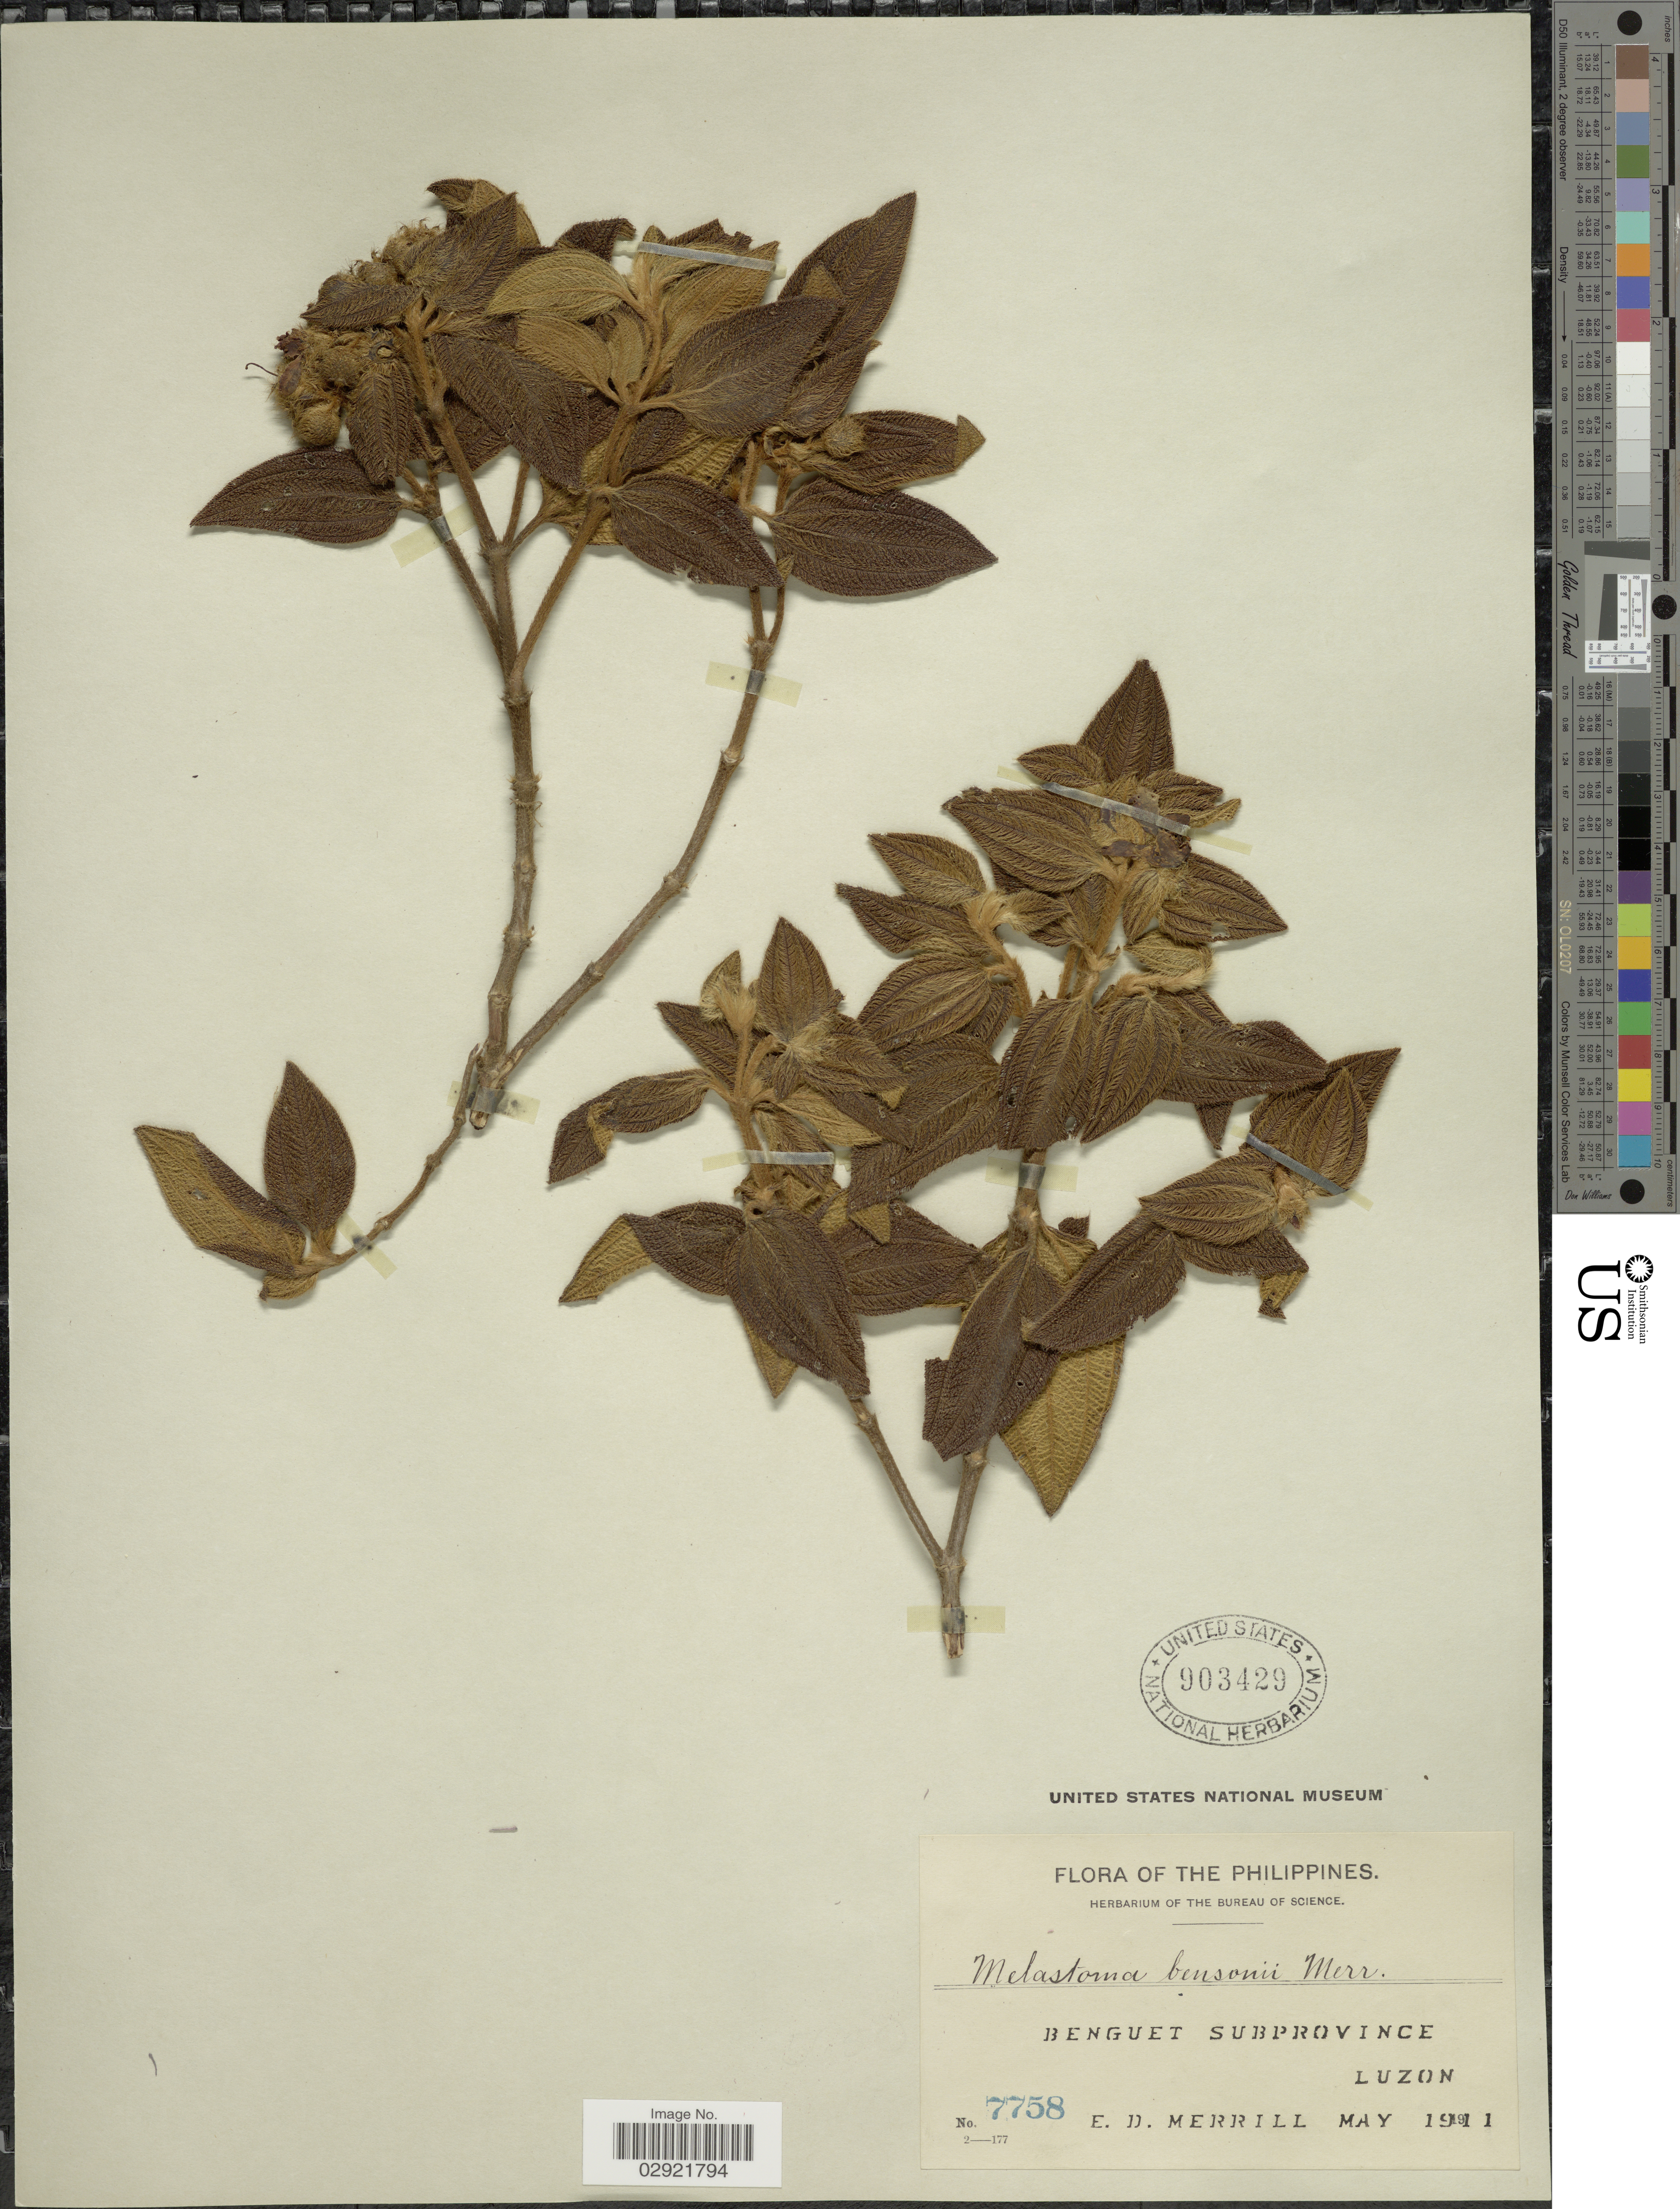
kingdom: Plantae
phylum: Tracheophyta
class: Magnoliopsida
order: Myrtales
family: Melastomataceae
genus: Melastoma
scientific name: Melastoma bensonii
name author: Merr.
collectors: E. D. Merrill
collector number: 7758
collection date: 1911-05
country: Philippines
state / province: Cordillera (Administrative Region)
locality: Benguet Subprovince. Luzon.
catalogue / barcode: US 903429